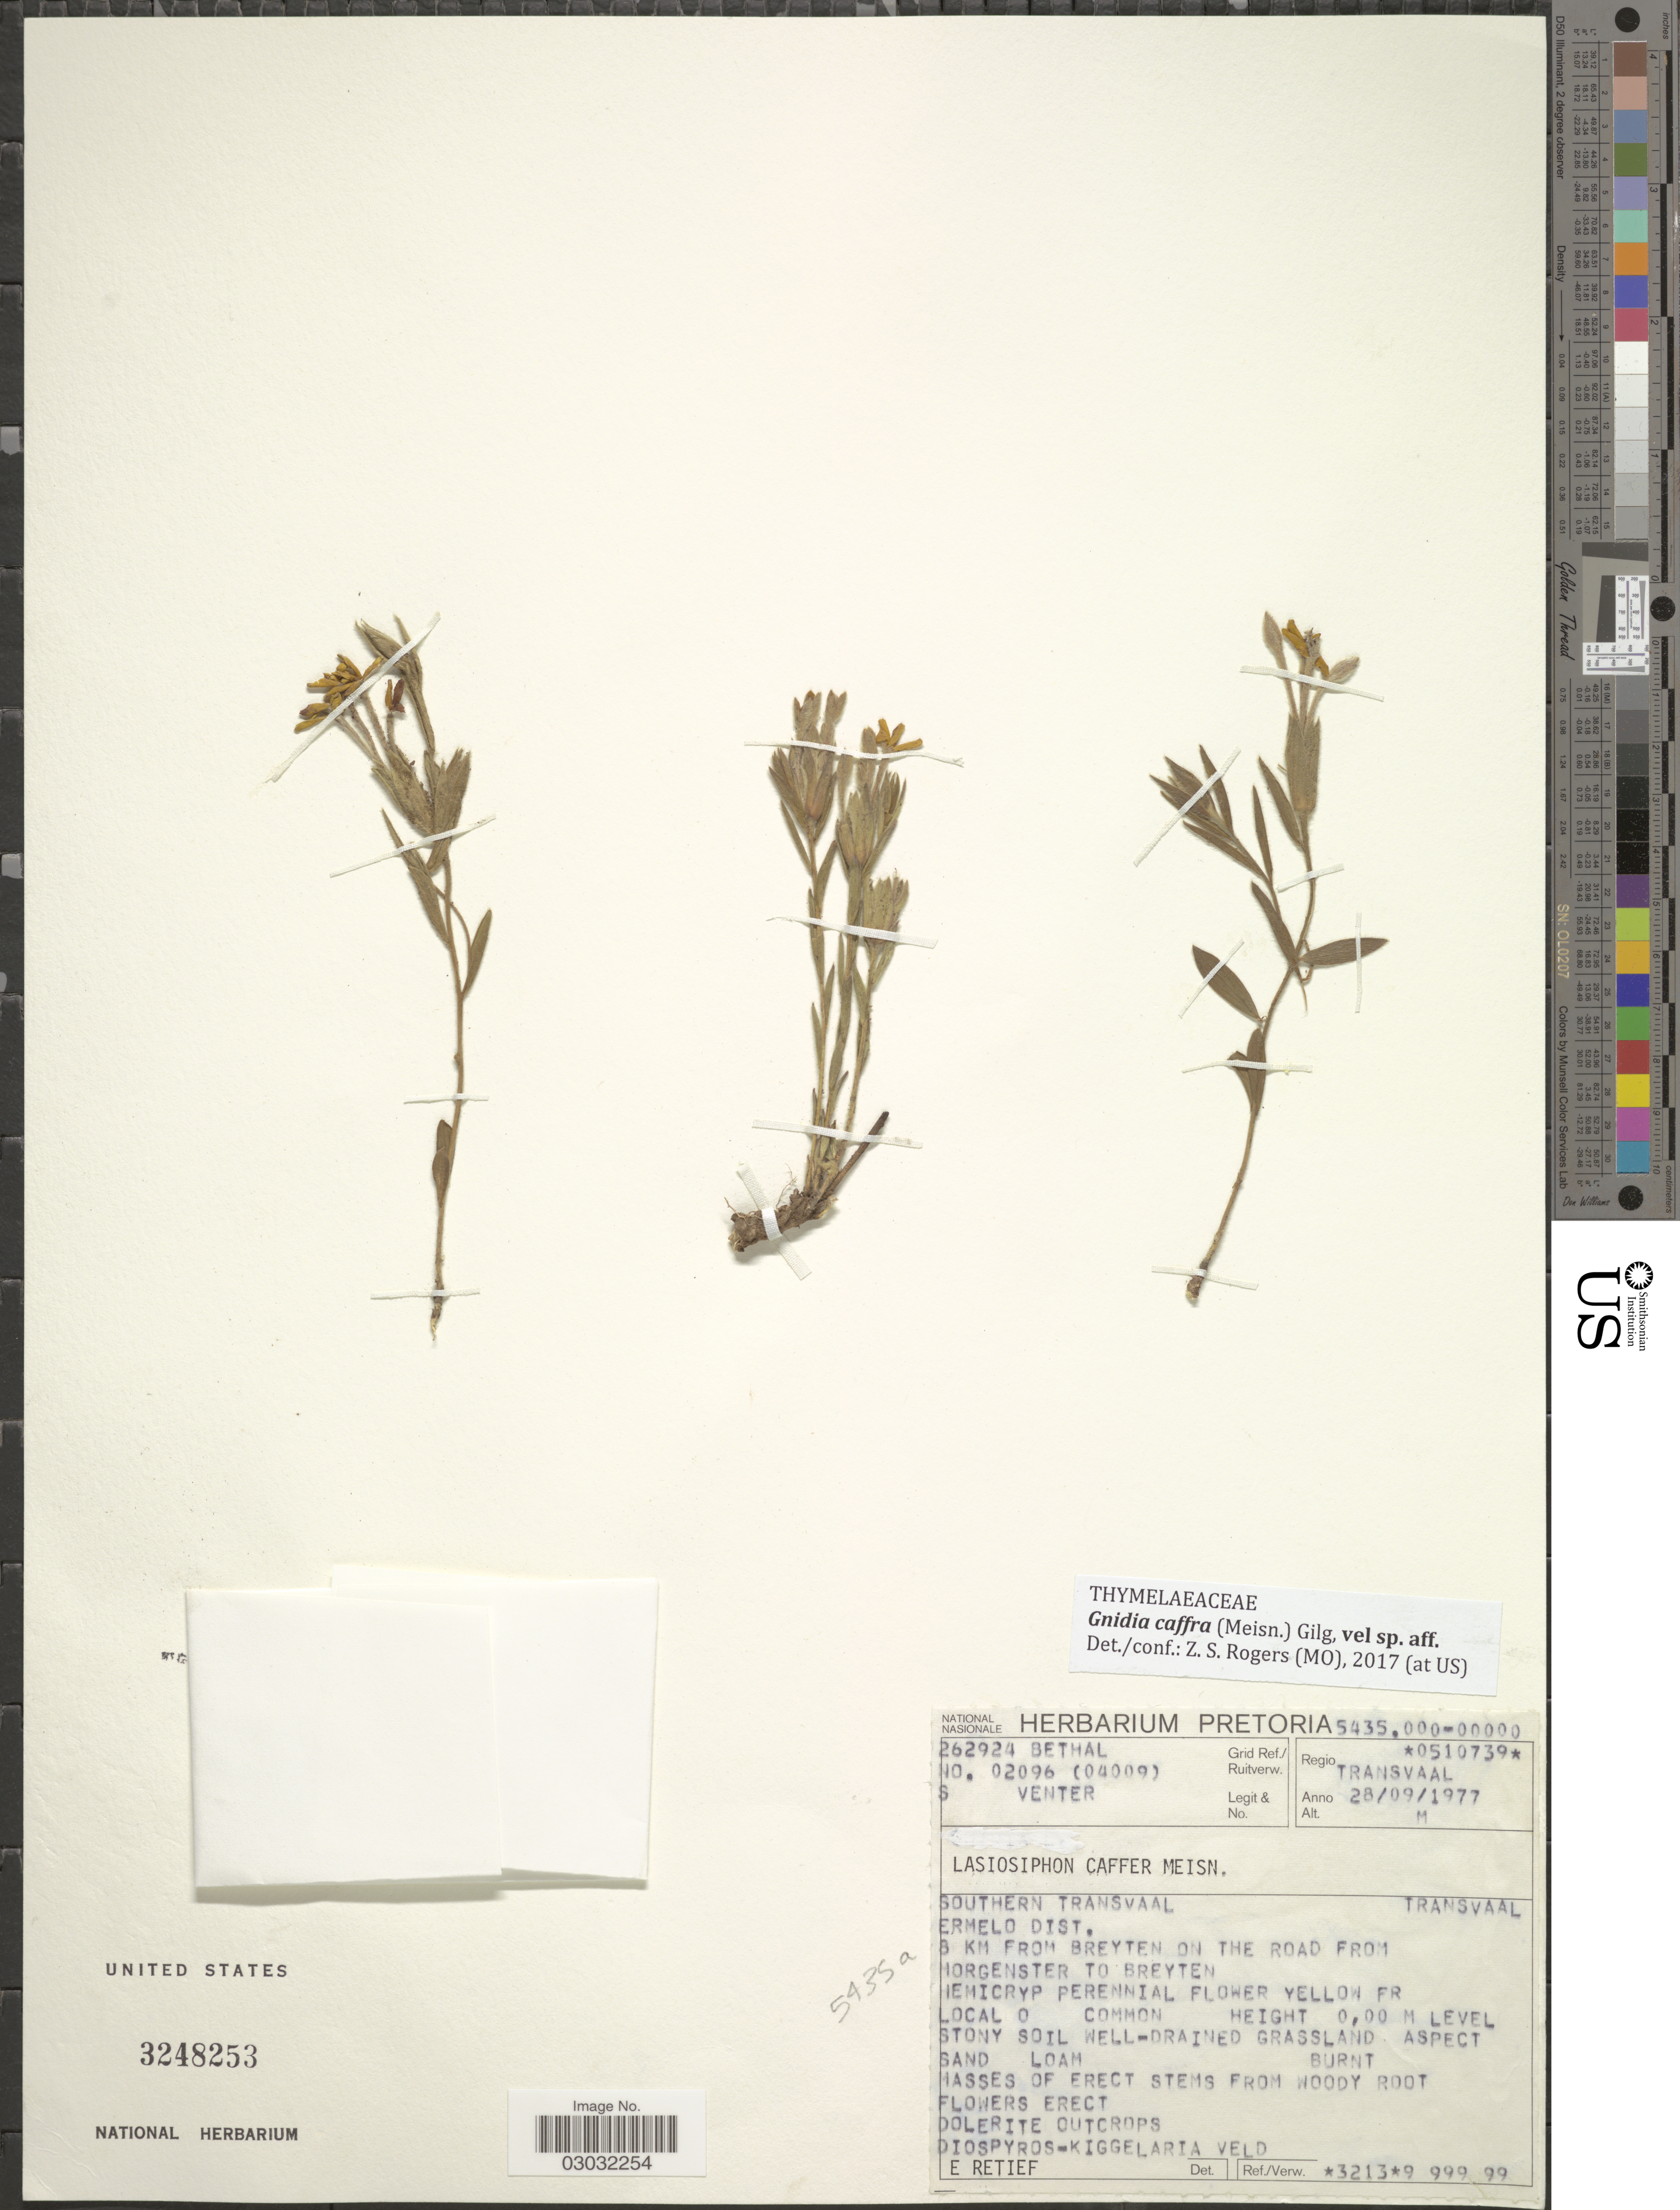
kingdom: Plantae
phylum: Tracheophyta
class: Magnoliopsida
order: Malvales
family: Thymelaeaceae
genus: Lasiosiphon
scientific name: Lasiosiphon caffer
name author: Meisn.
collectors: S. Venter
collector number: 02096(04009)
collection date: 1977-09-28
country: South Africa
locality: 262924 BETHAL Grid Ref./ Ruitverw. Regio Transvaal. Southern Transvaal. Ermelo Dist. 8 km from Breyten on the road from Morgenster to Breyten.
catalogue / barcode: US 3248253